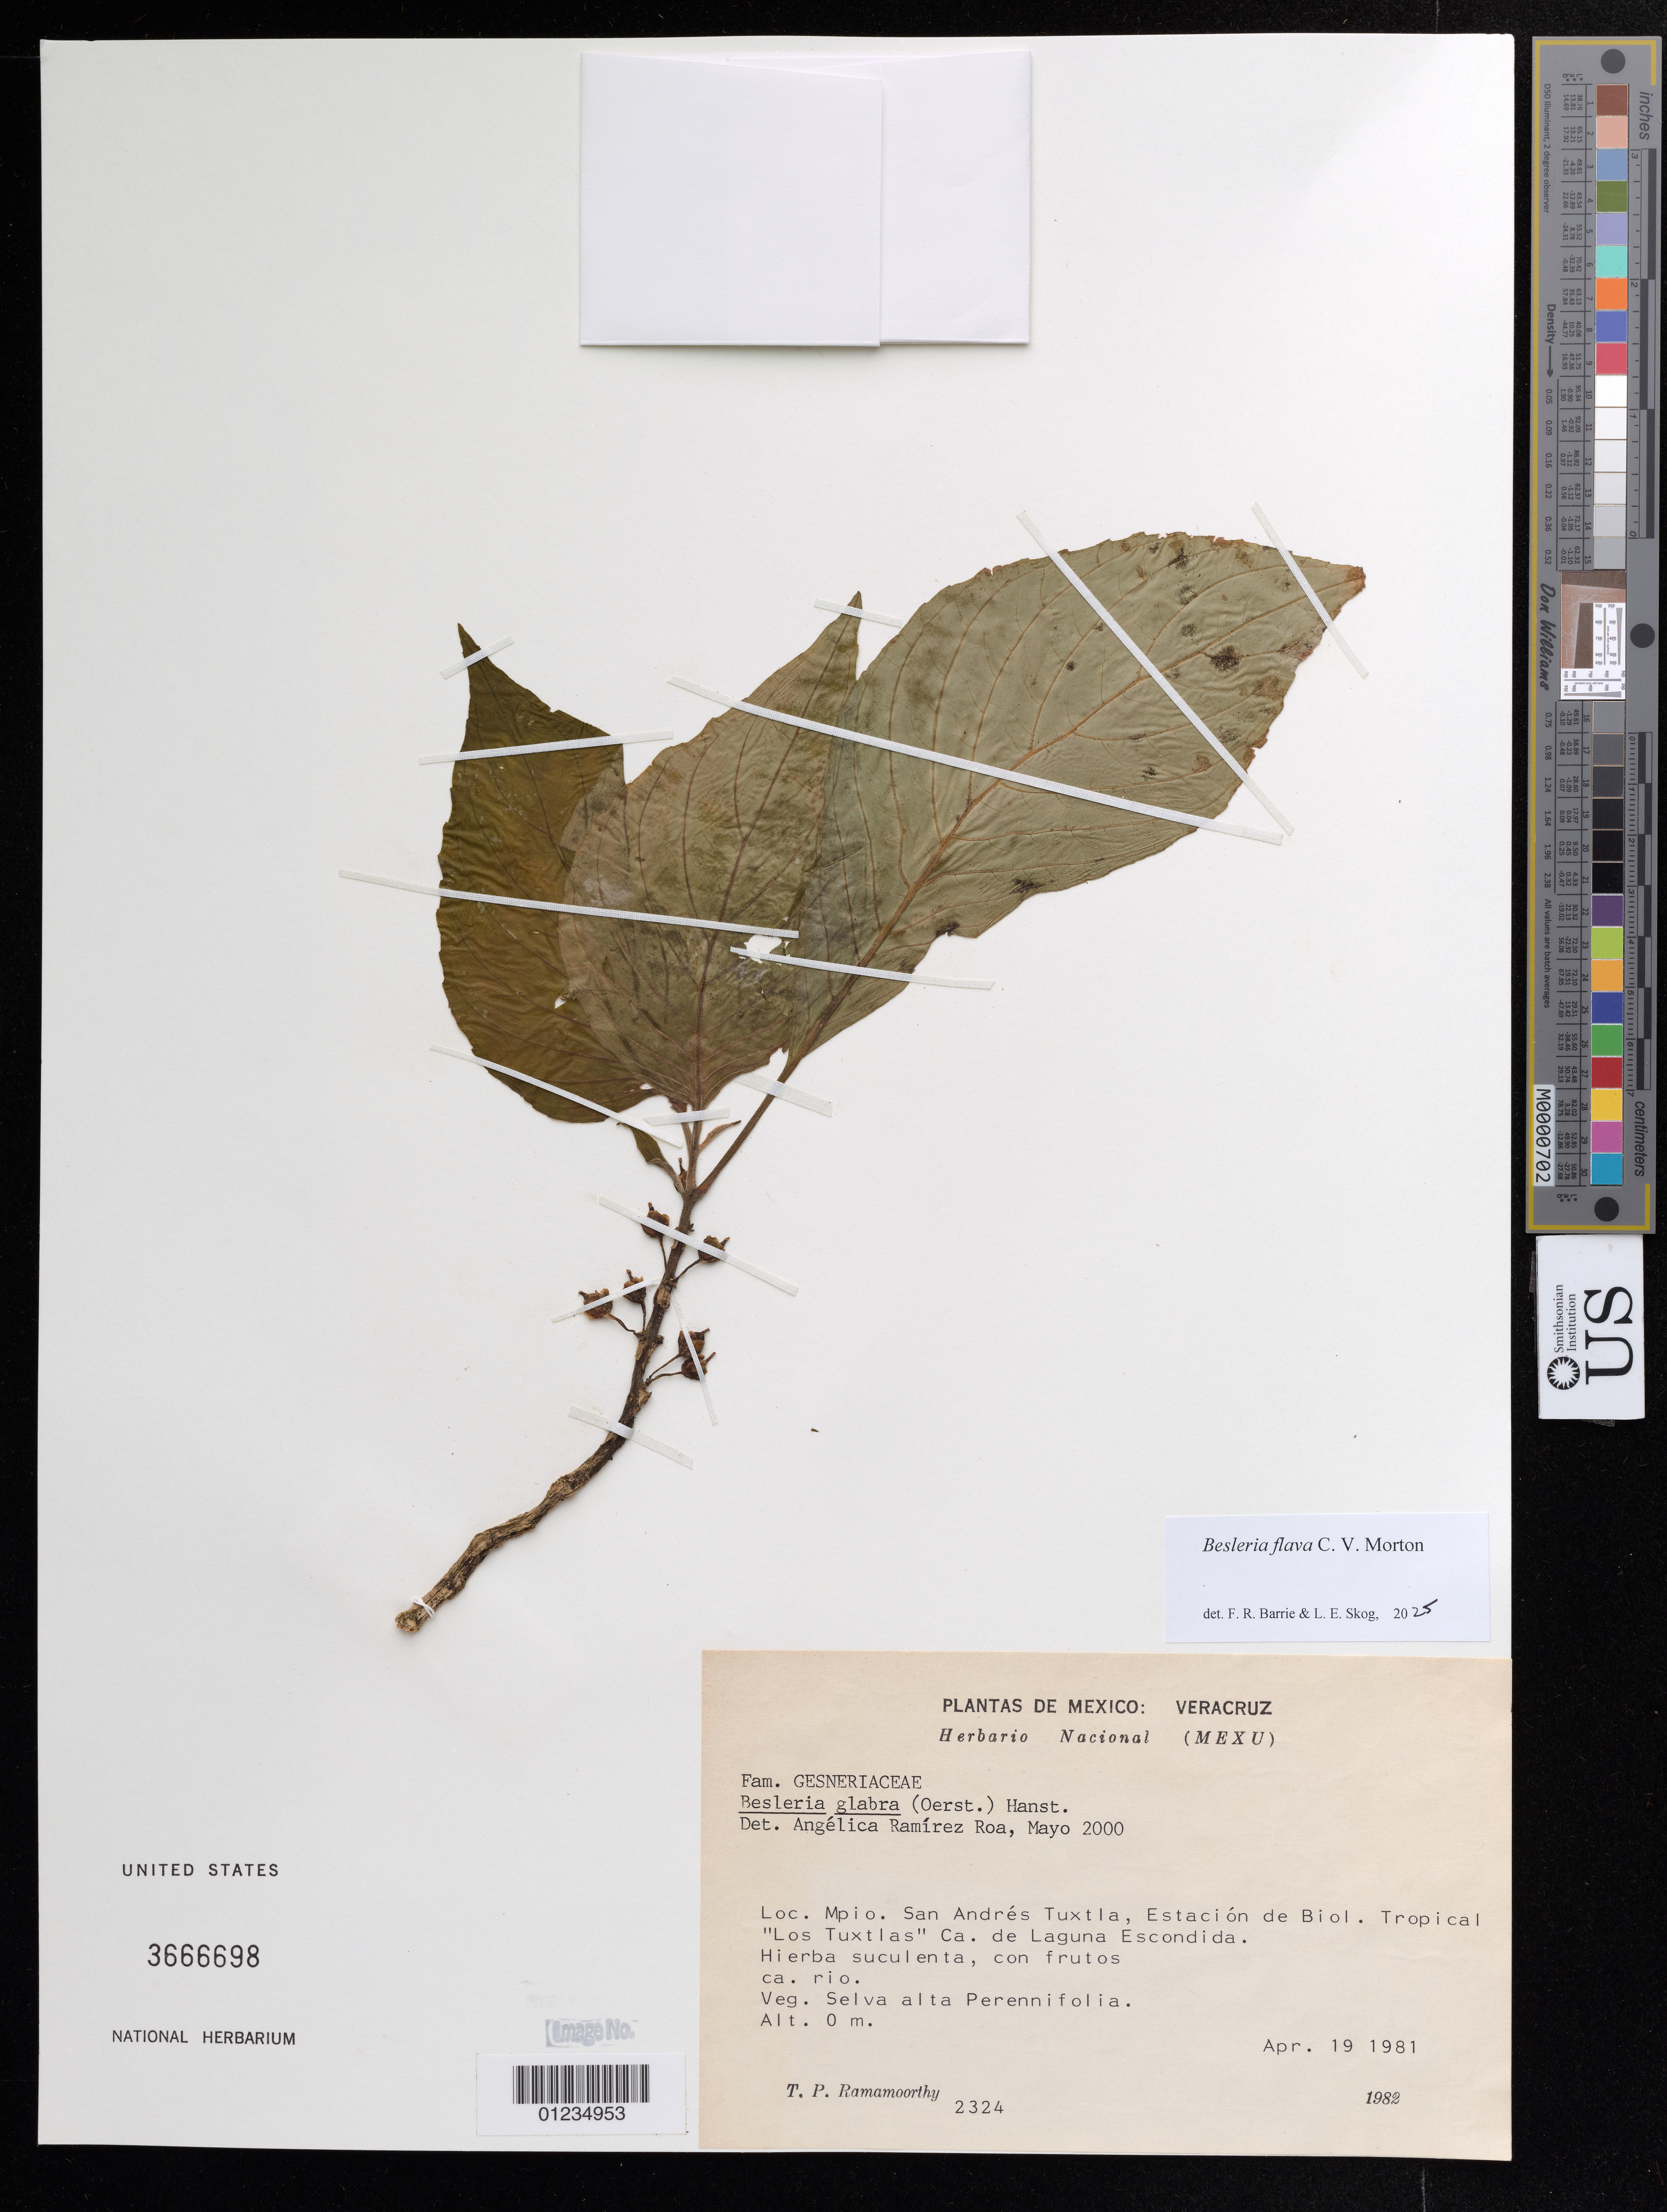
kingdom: Plantae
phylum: Tracheophyta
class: Magnoliopsida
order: Lamiales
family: Gesneriaceae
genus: Besleria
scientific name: Besleria glabra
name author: (Oerst.) Hanst.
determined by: Ramírez-Roa, A.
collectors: T. P. Ramamoorthy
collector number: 2324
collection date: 1981-04-19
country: Mexico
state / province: Veracruz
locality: Loc. Mpio. San Andres Tuxtla, Estacion de Biol. Tropical "Los Tuxtlas" Ca. de Laguna Escondida.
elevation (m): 0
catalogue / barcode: US 3666698